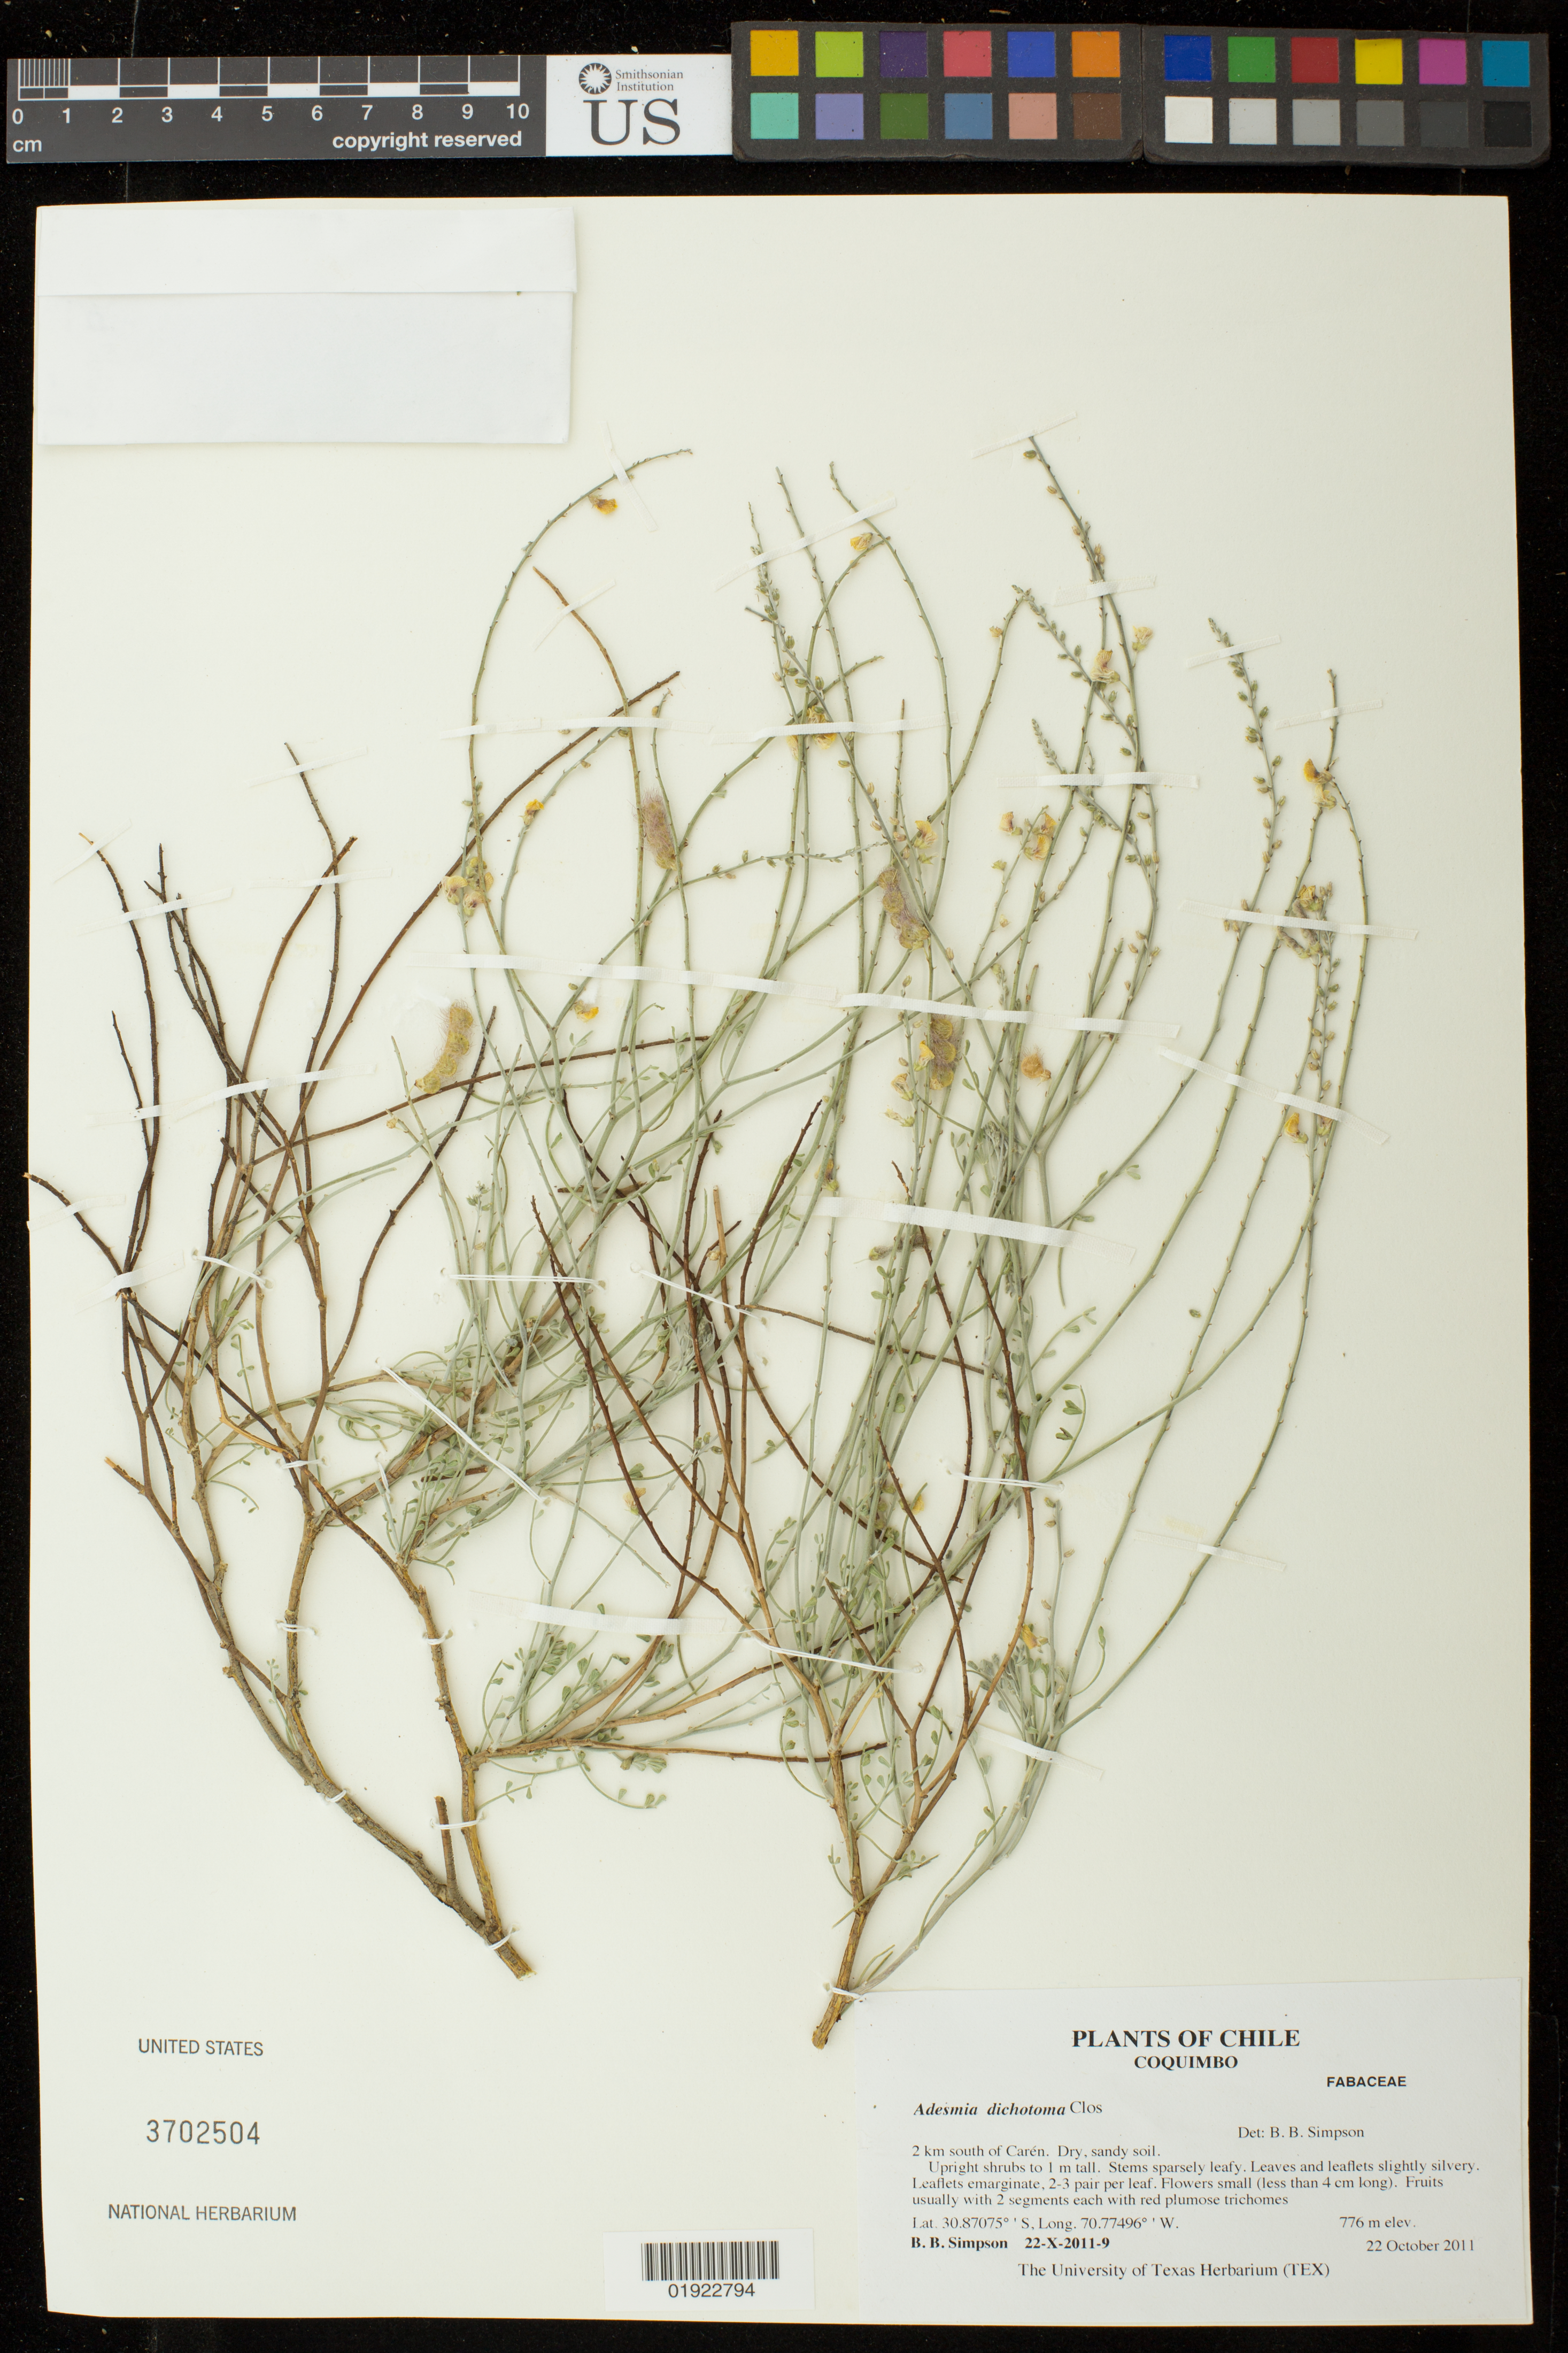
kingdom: Plantae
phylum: Tracheophyta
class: Magnoliopsida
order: Fabales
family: Fabaceae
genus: Adesmia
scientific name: Adesmia dichotoma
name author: Clos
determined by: Simpson, B. B.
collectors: B. Simpson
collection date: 2011-10-22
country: Chile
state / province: Coquimbo (IV)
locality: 2 km south of Caren.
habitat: Sandy soil.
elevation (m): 776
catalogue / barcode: US 3702504